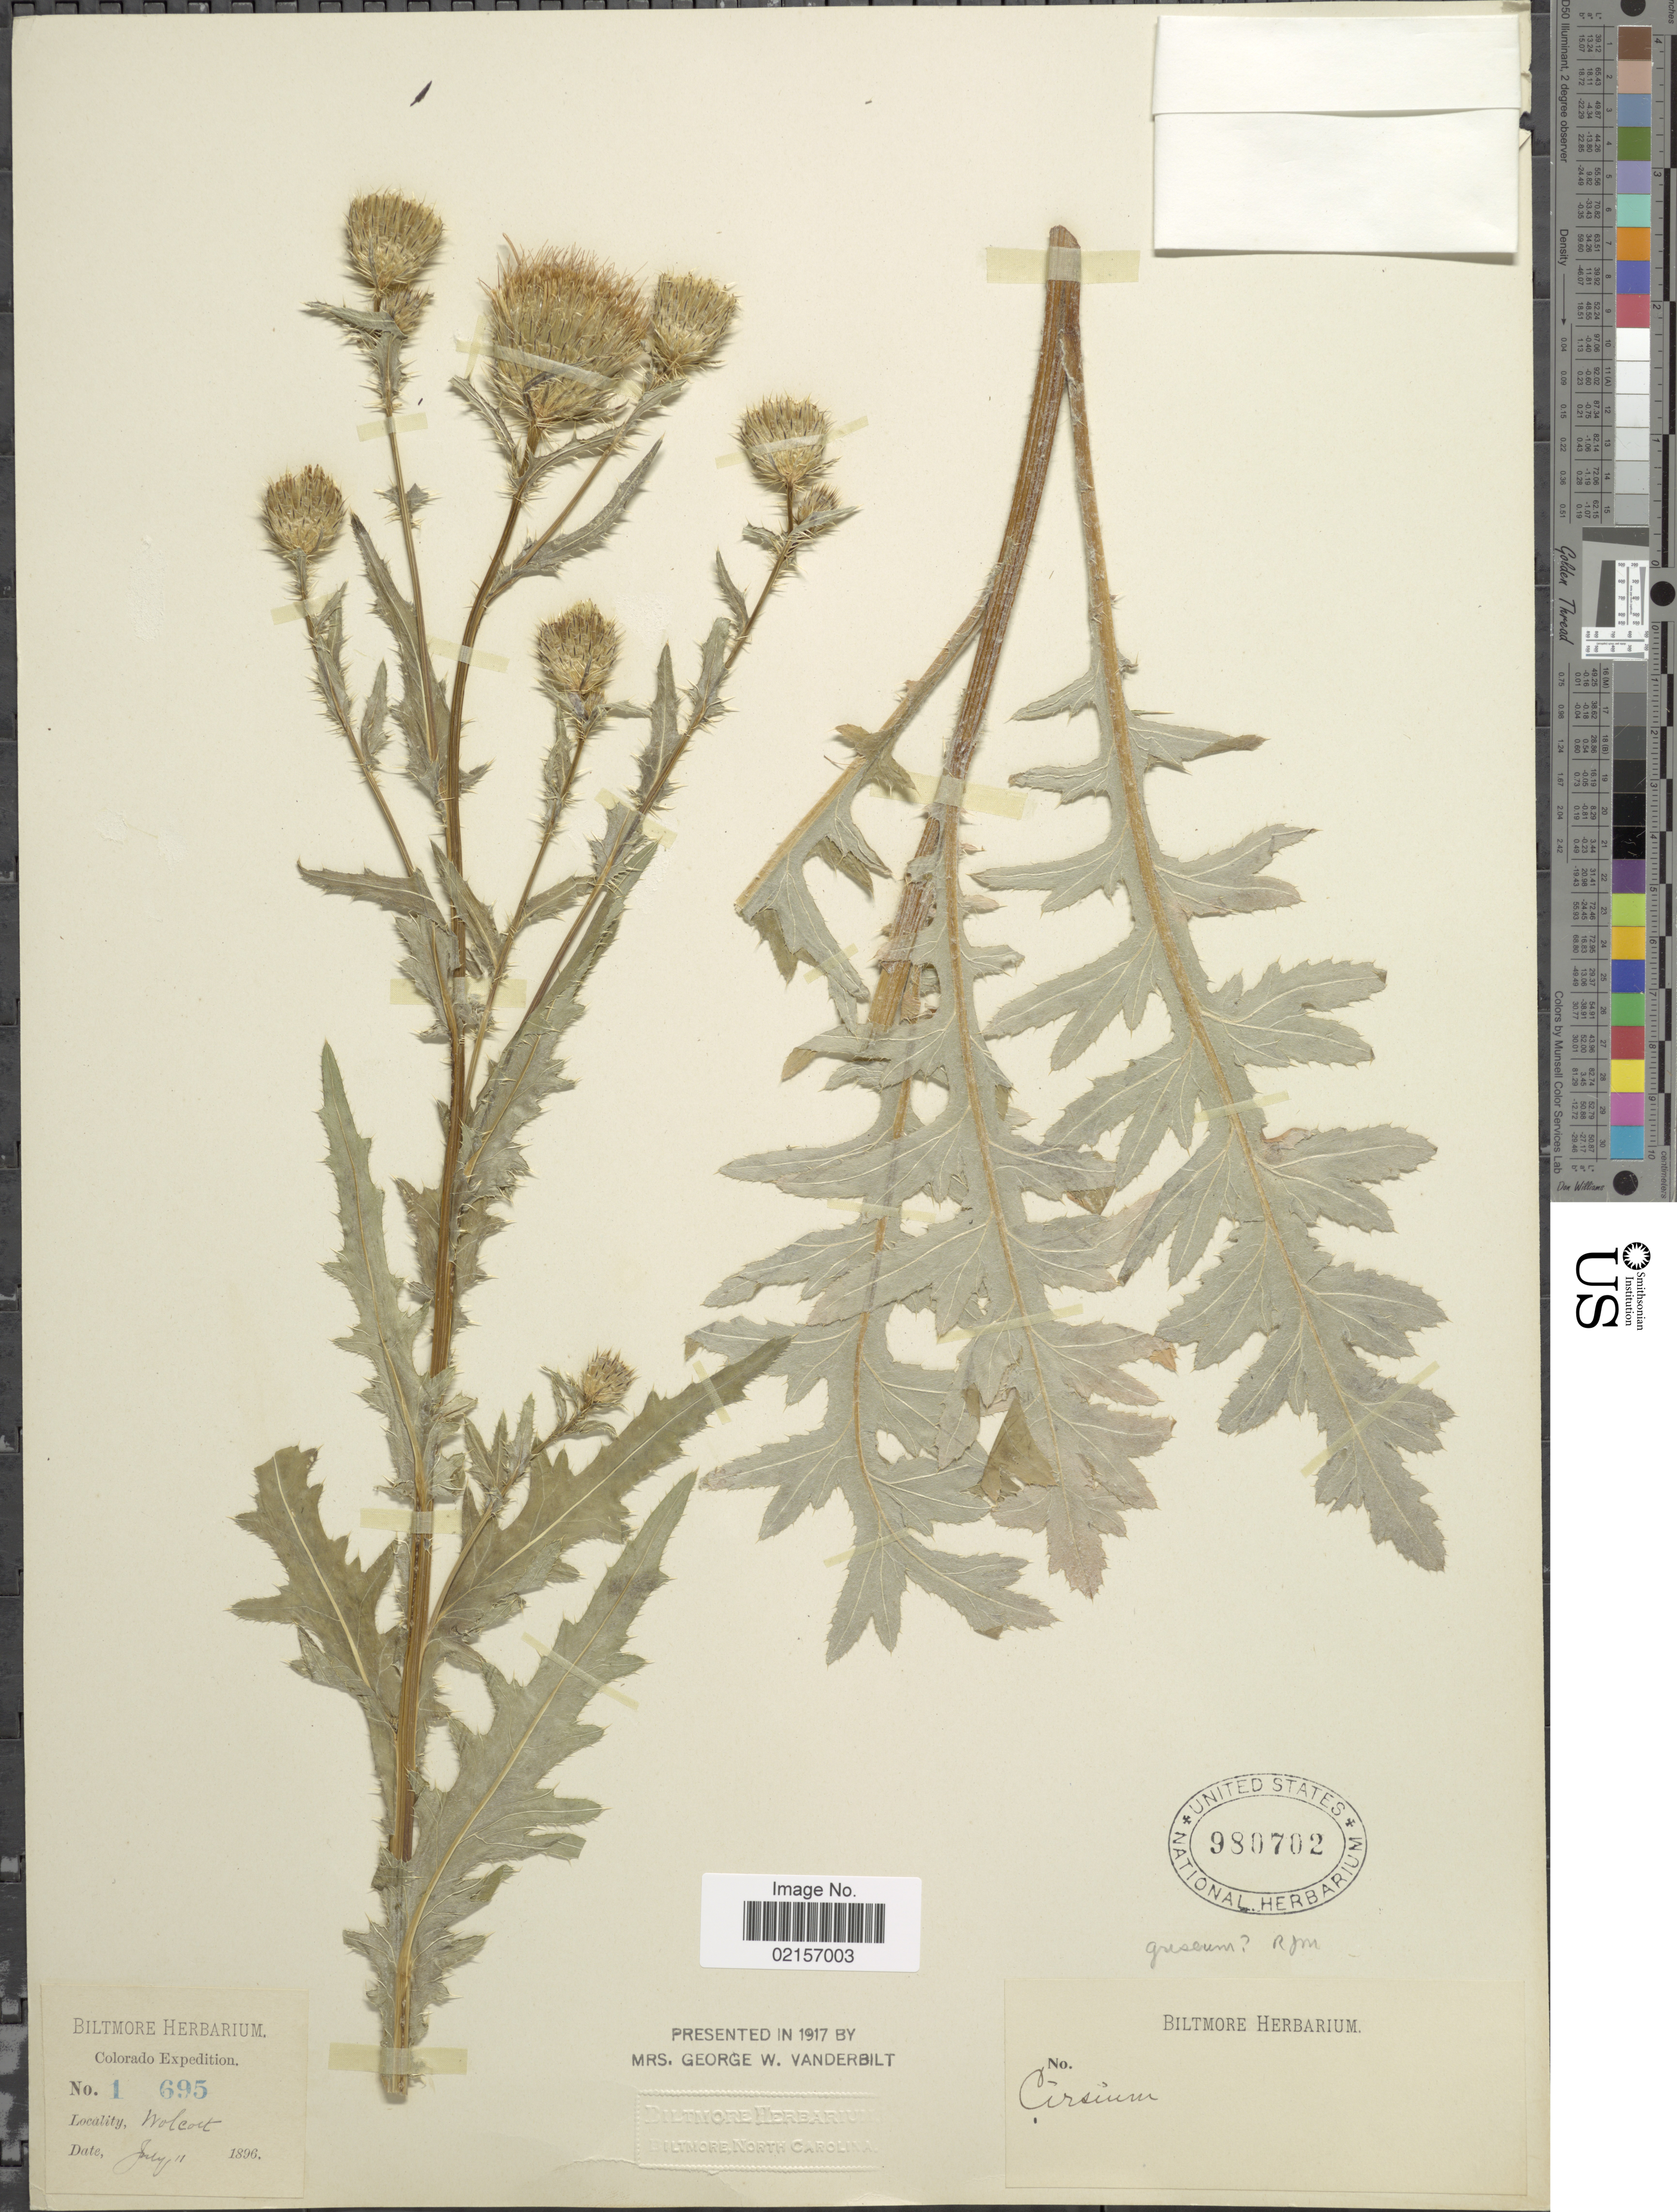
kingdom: Plantae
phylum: Tracheophyta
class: Magnoliopsida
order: Asterales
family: Asteraceae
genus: Cirsium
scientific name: Cirsium scariosum var. americanum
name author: (A. Gray) D.J. Keil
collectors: ex herb. Biltmore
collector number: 1695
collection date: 1896-07-11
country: United States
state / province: Colorado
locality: Wolcott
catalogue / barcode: US 980702